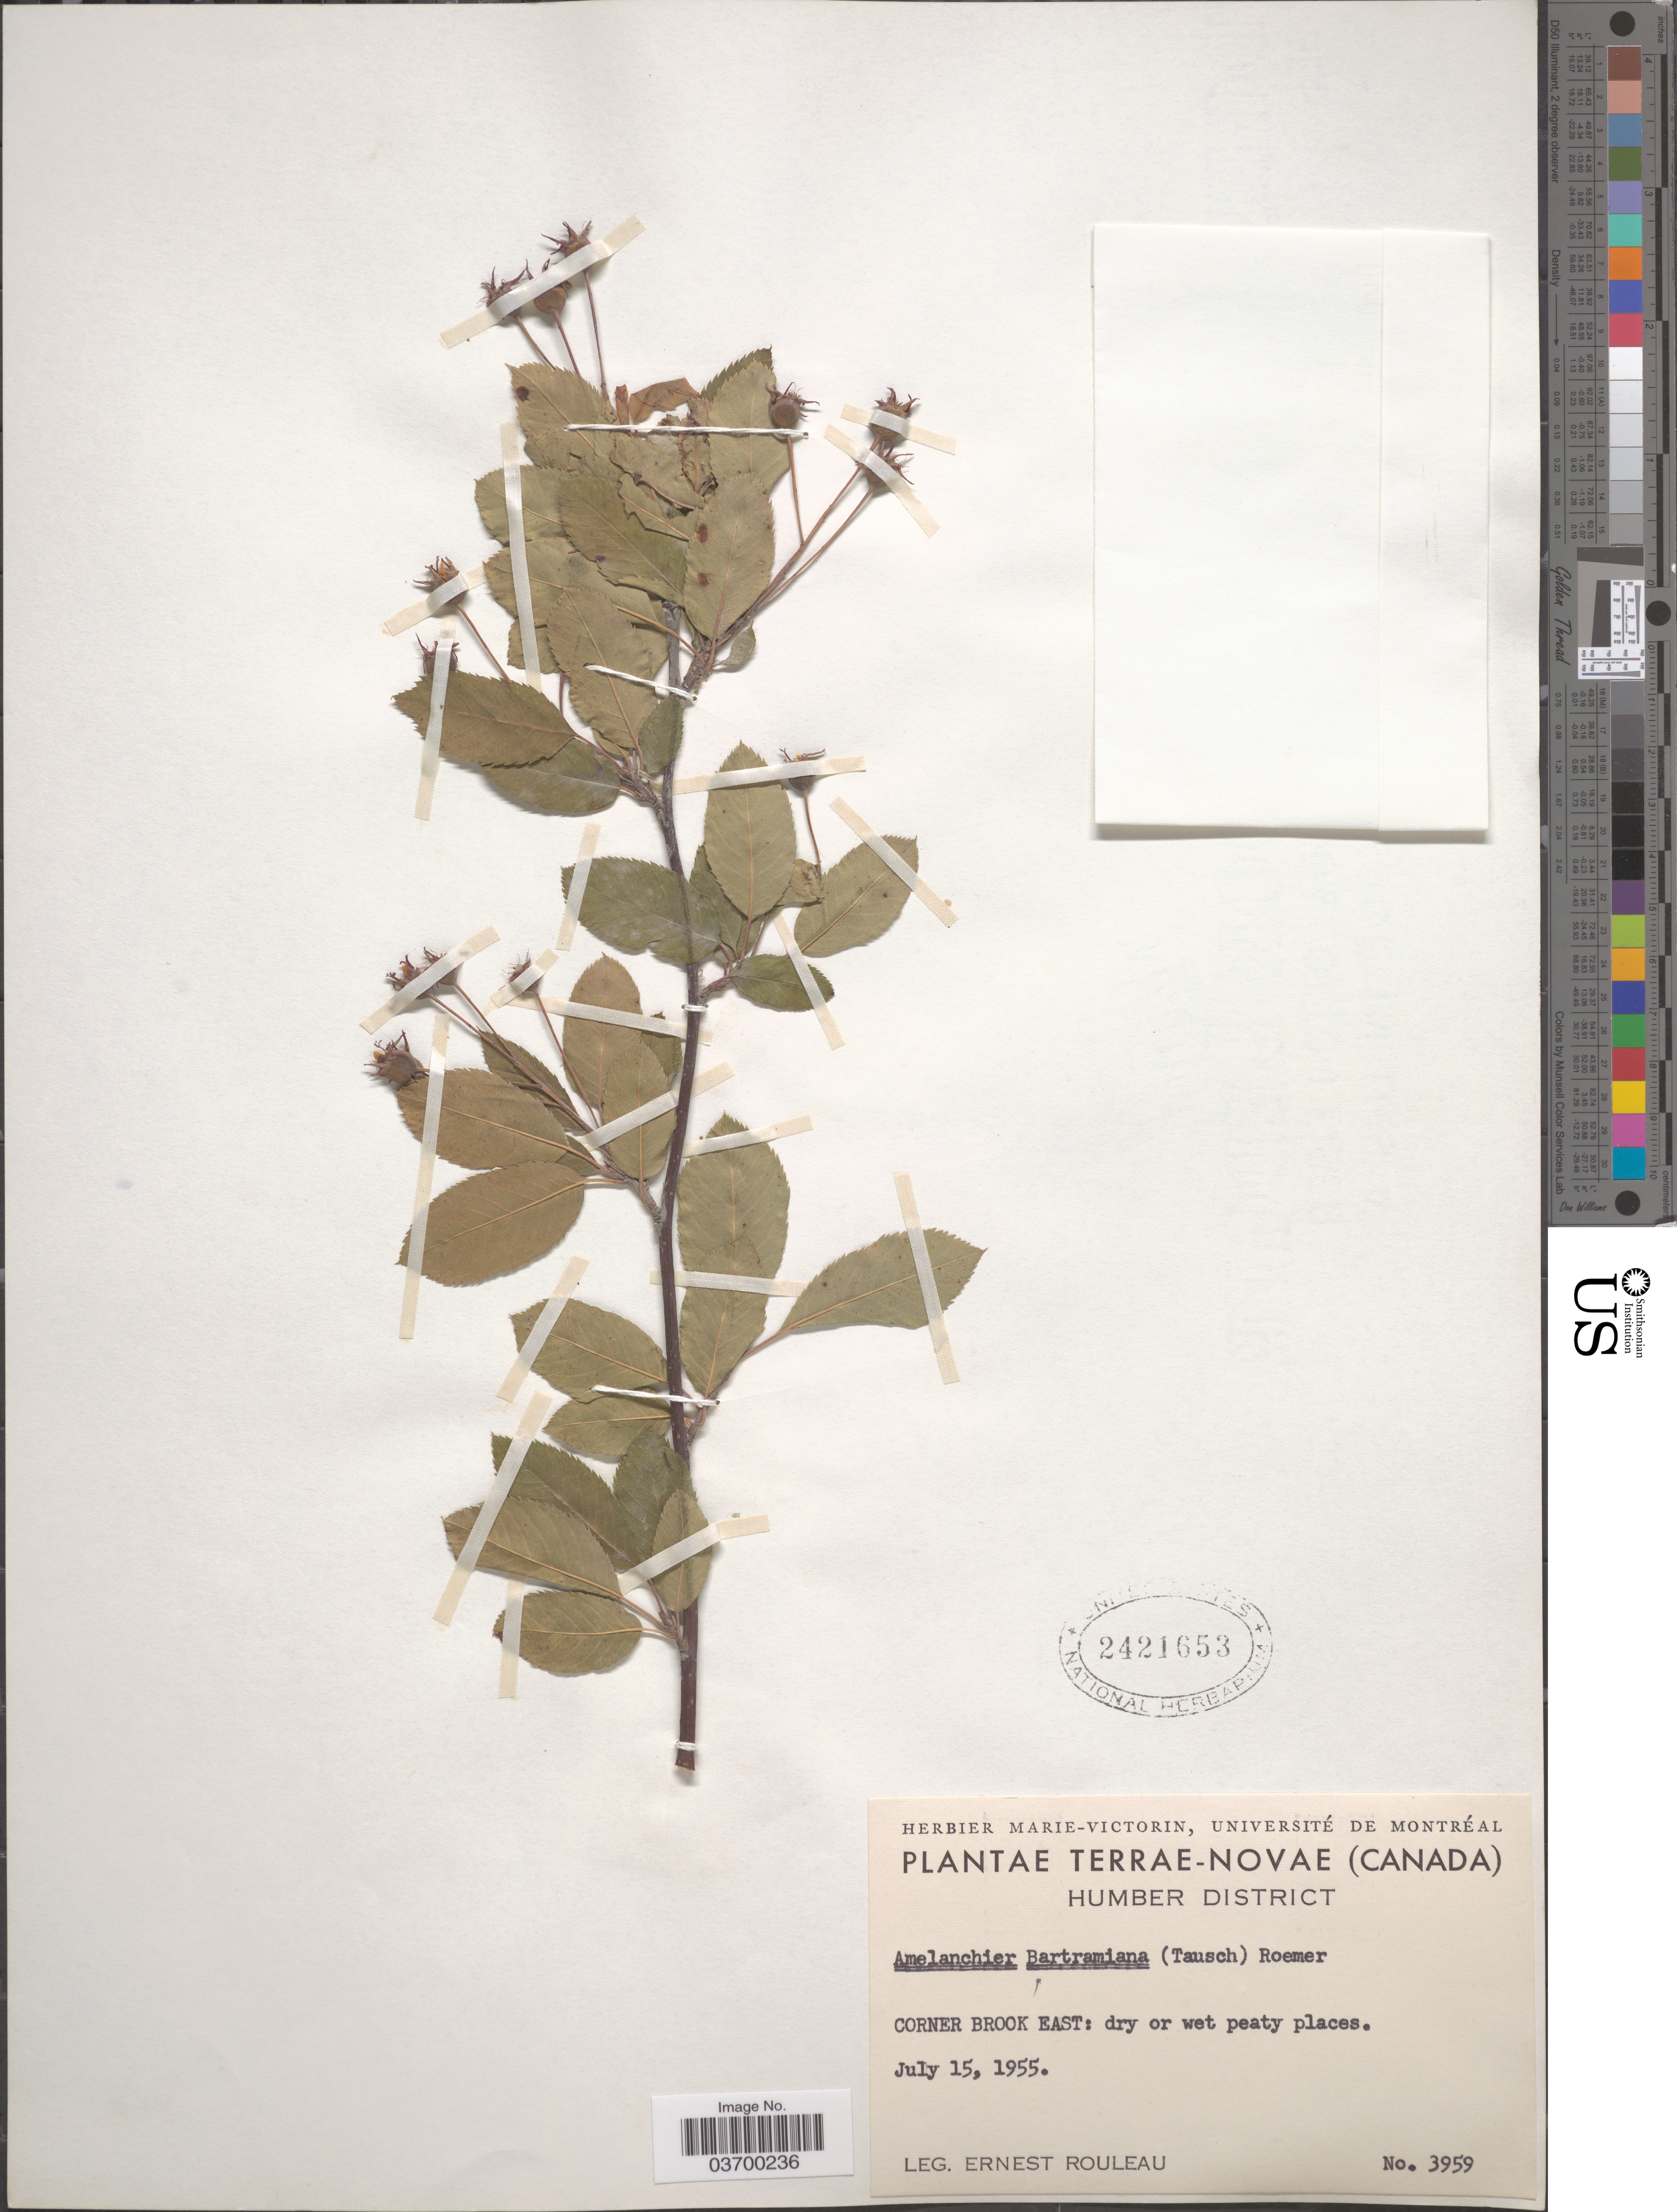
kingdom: Plantae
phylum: Tracheophyta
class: Magnoliopsida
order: Rosales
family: Rosaceae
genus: Amelanchier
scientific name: Amelanchier bartramiana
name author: (Tausch) M. Roem.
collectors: E. Rouleau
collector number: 3959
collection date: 1955-07-15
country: Canada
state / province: Newfoundland and Labrador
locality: Terrae-Novae. Humber District. Corner Brook East.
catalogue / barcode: US 2421653